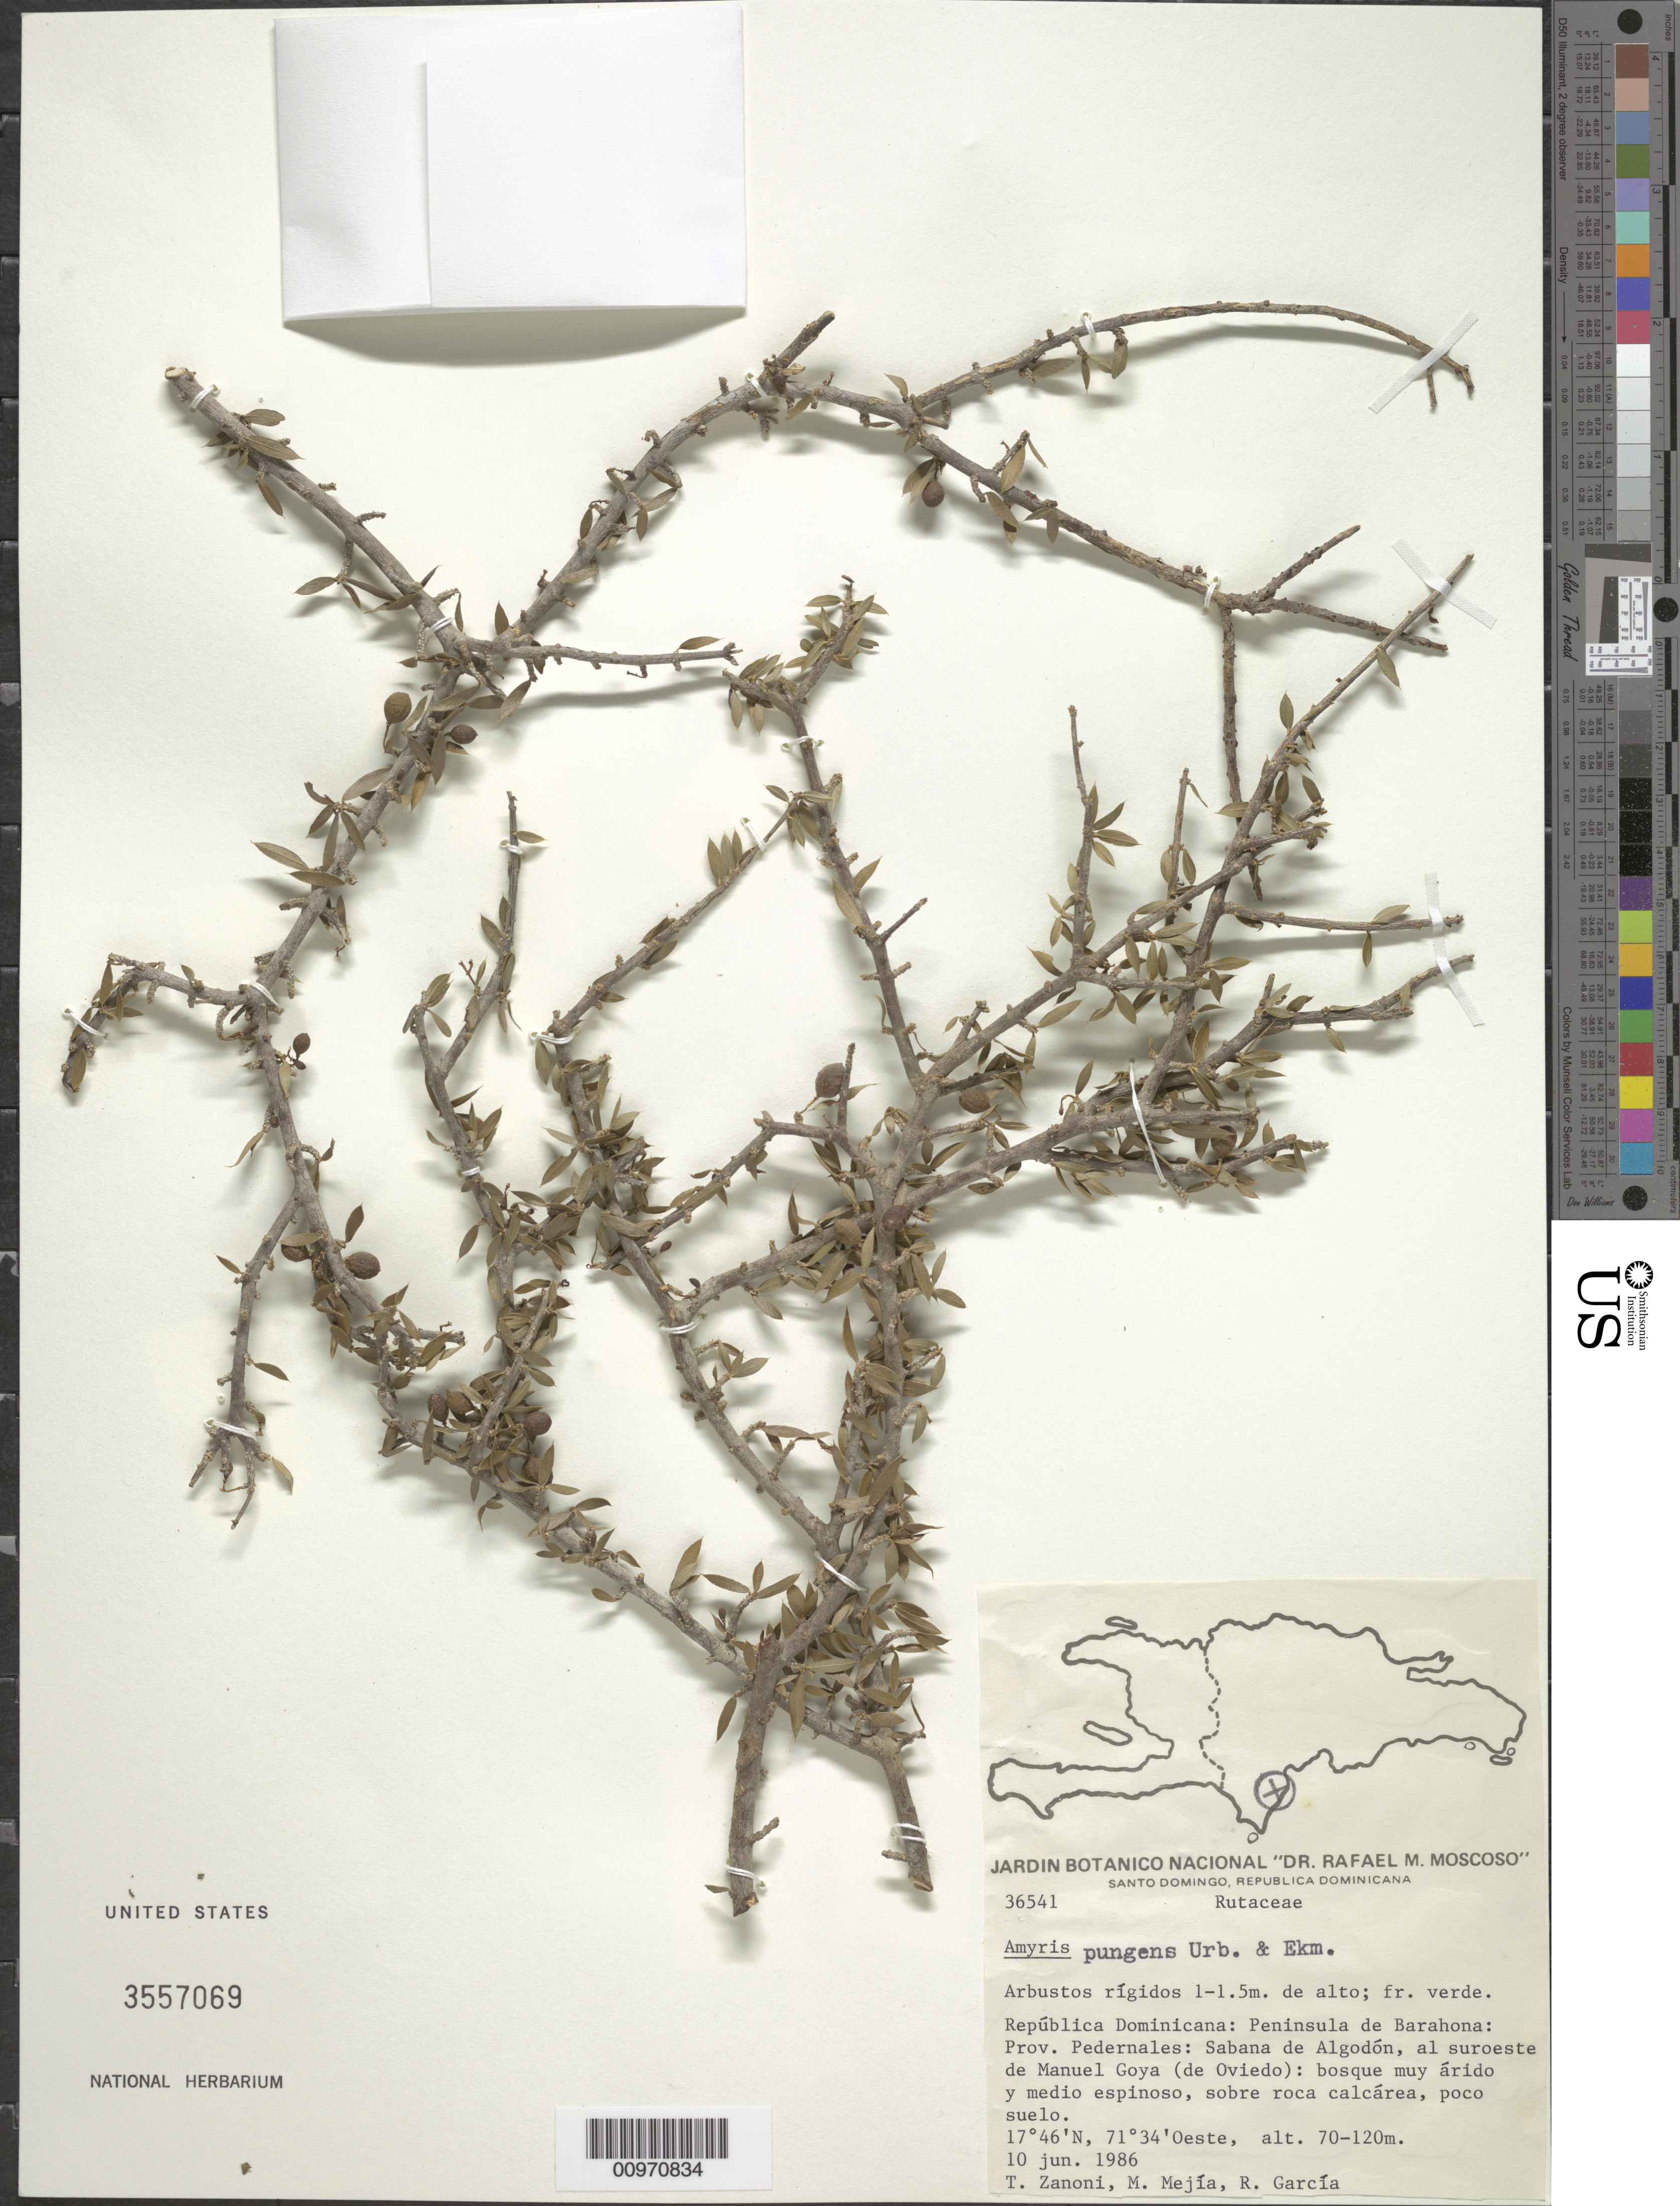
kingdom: Plantae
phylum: Tracheophyta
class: Magnoliopsida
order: Sapindales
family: Rutaceae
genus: Amyris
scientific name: Amyris pungens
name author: Urb. & Ekman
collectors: T. A. Zanoni, M. Mejia & R. G. García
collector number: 36541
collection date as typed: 10 Jun 1986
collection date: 1986-06-10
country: Dominican Republic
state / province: Pedernales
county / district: Peninsula de Barahona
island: Hispaniola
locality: Sabana de Algodón, al suroeste de Manuel Goya (de Oviedo)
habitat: Bosque muy árido y medio espinoso, sobre roca calcárea, poco suelo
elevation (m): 70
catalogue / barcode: US 3557069